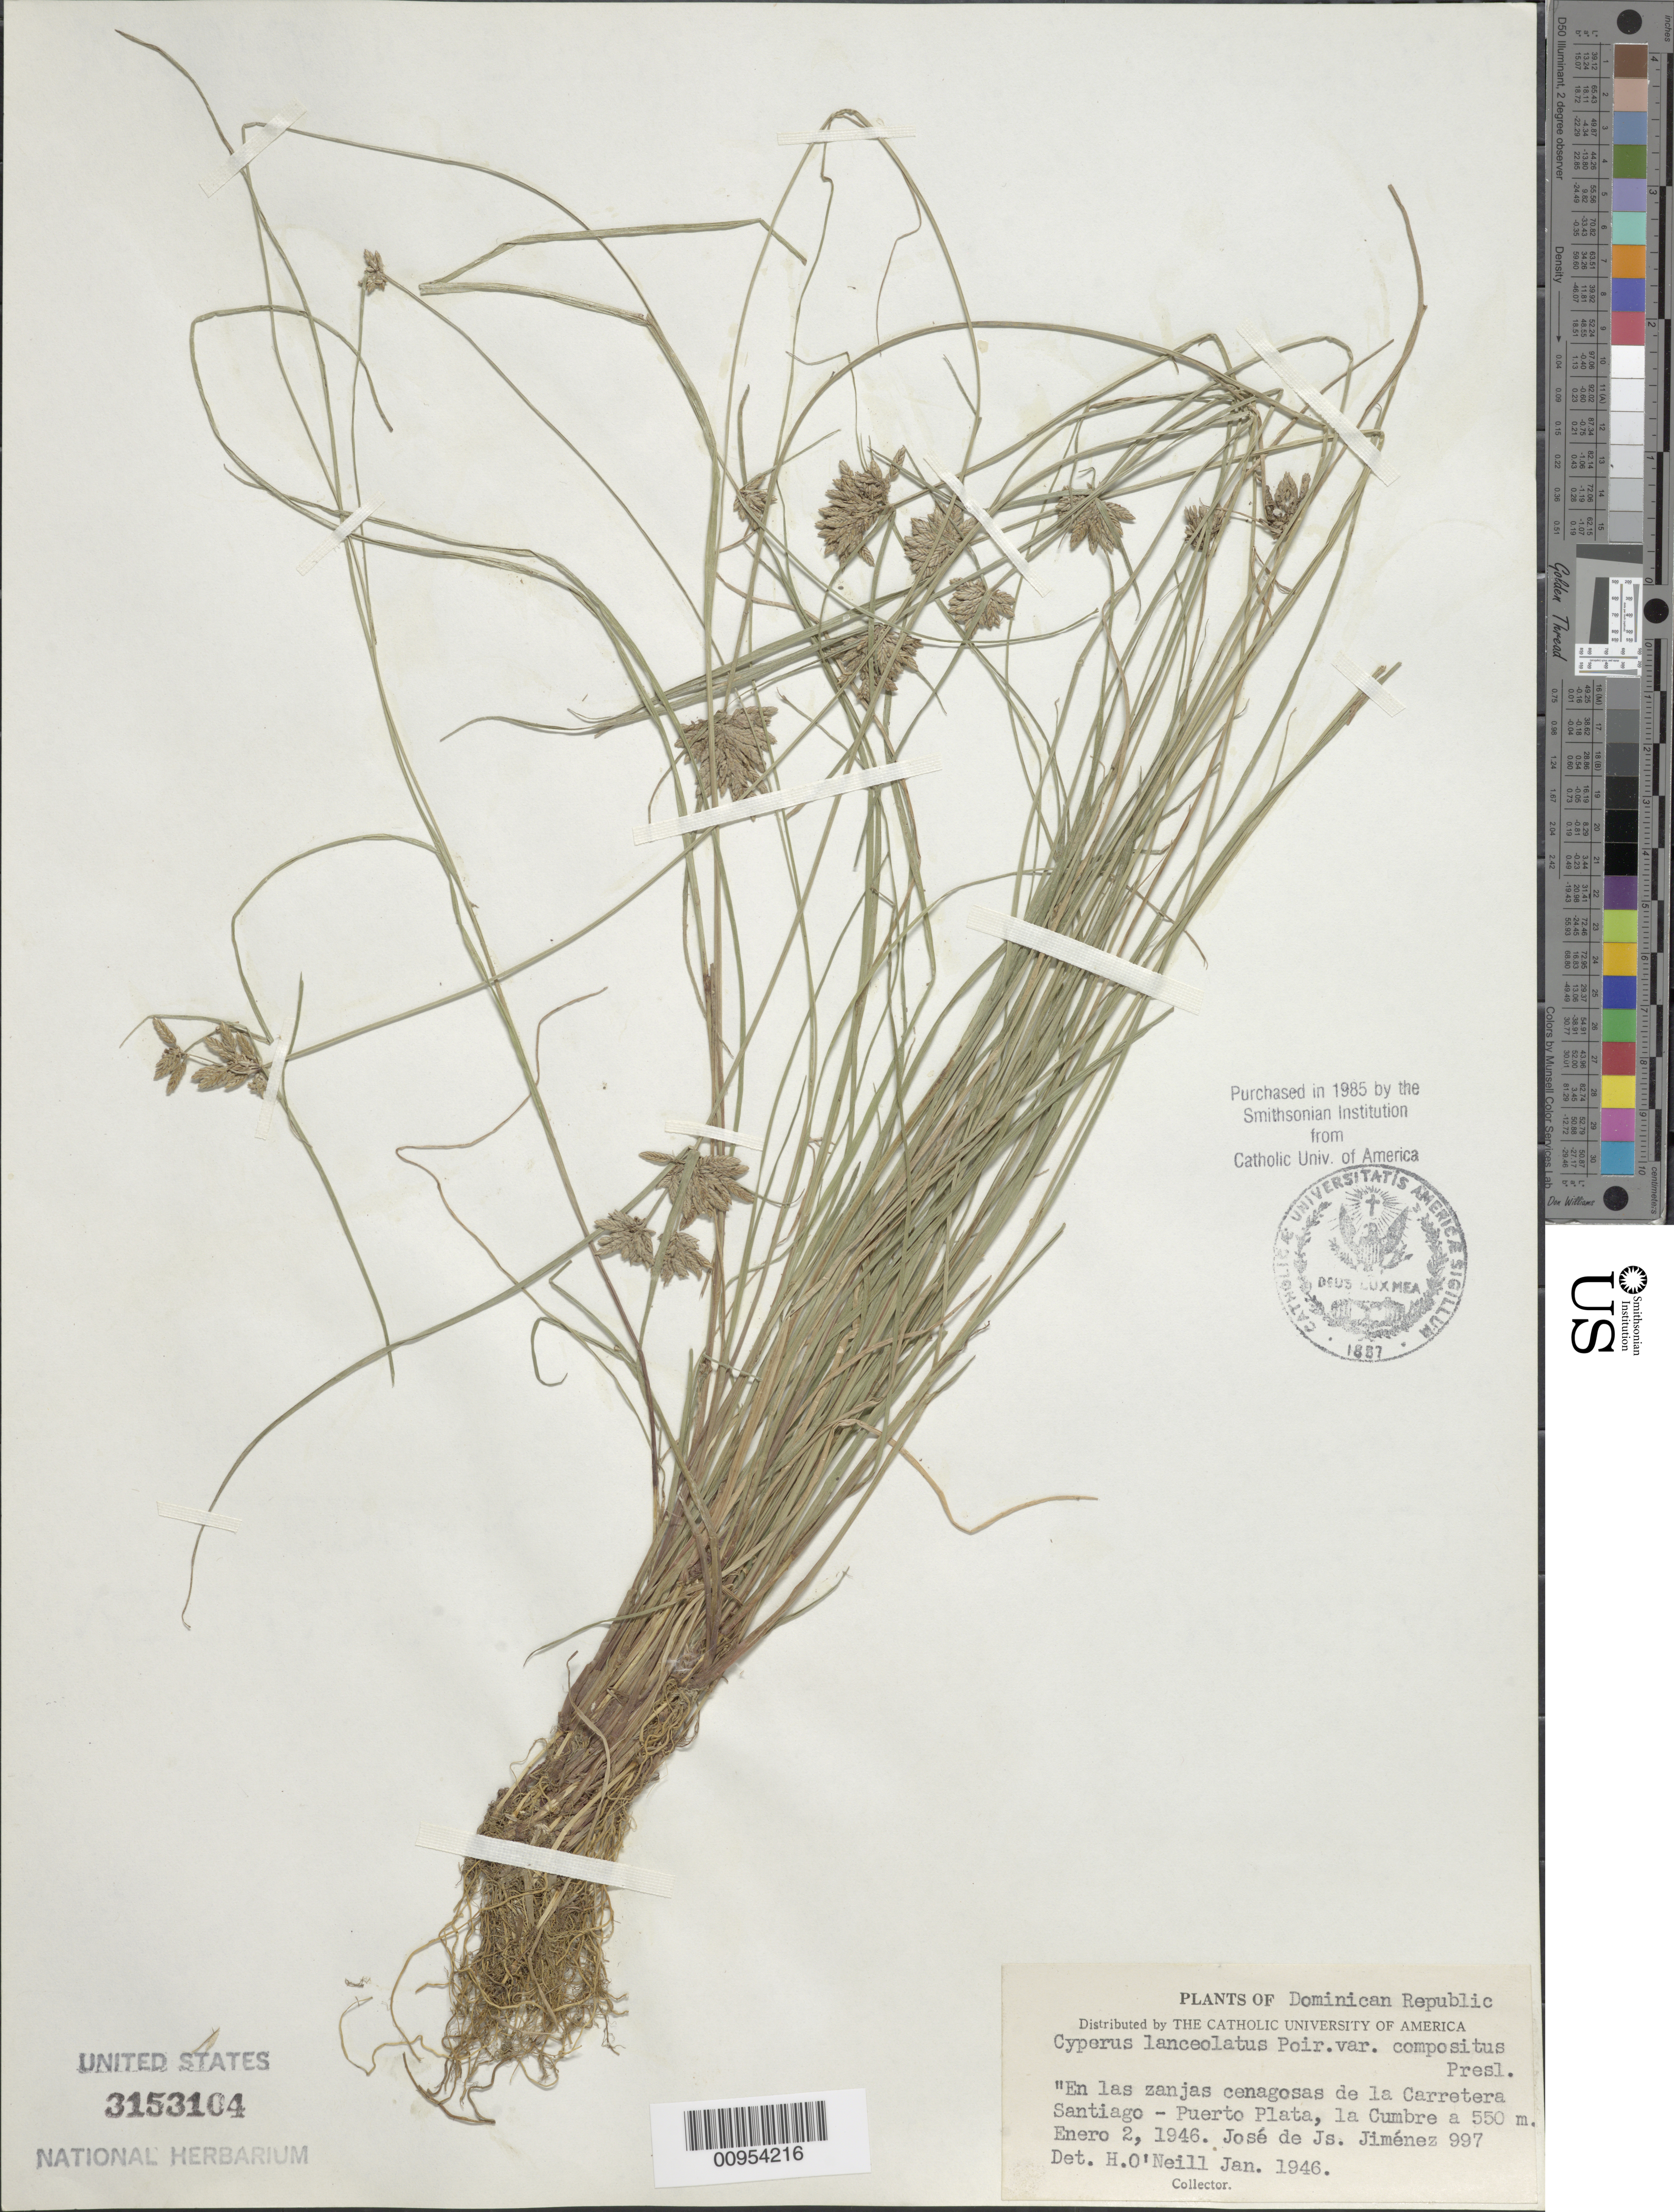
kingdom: Plantae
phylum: Tracheophyta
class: Liliopsida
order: Poales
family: Cyperaceae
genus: Cyperus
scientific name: Cyperus lanceolatus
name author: Poir.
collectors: J. J. Jiménez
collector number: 997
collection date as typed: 02 Jan 1946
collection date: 1946-01-02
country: Dominican Republic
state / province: Santiago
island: Hispaniola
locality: En las zanjas cenagosas de la Carretera Santiago-Puerto Plata, La Cumbre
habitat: En las zanjas cenagosas de la carretera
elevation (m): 550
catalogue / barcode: US 3153104